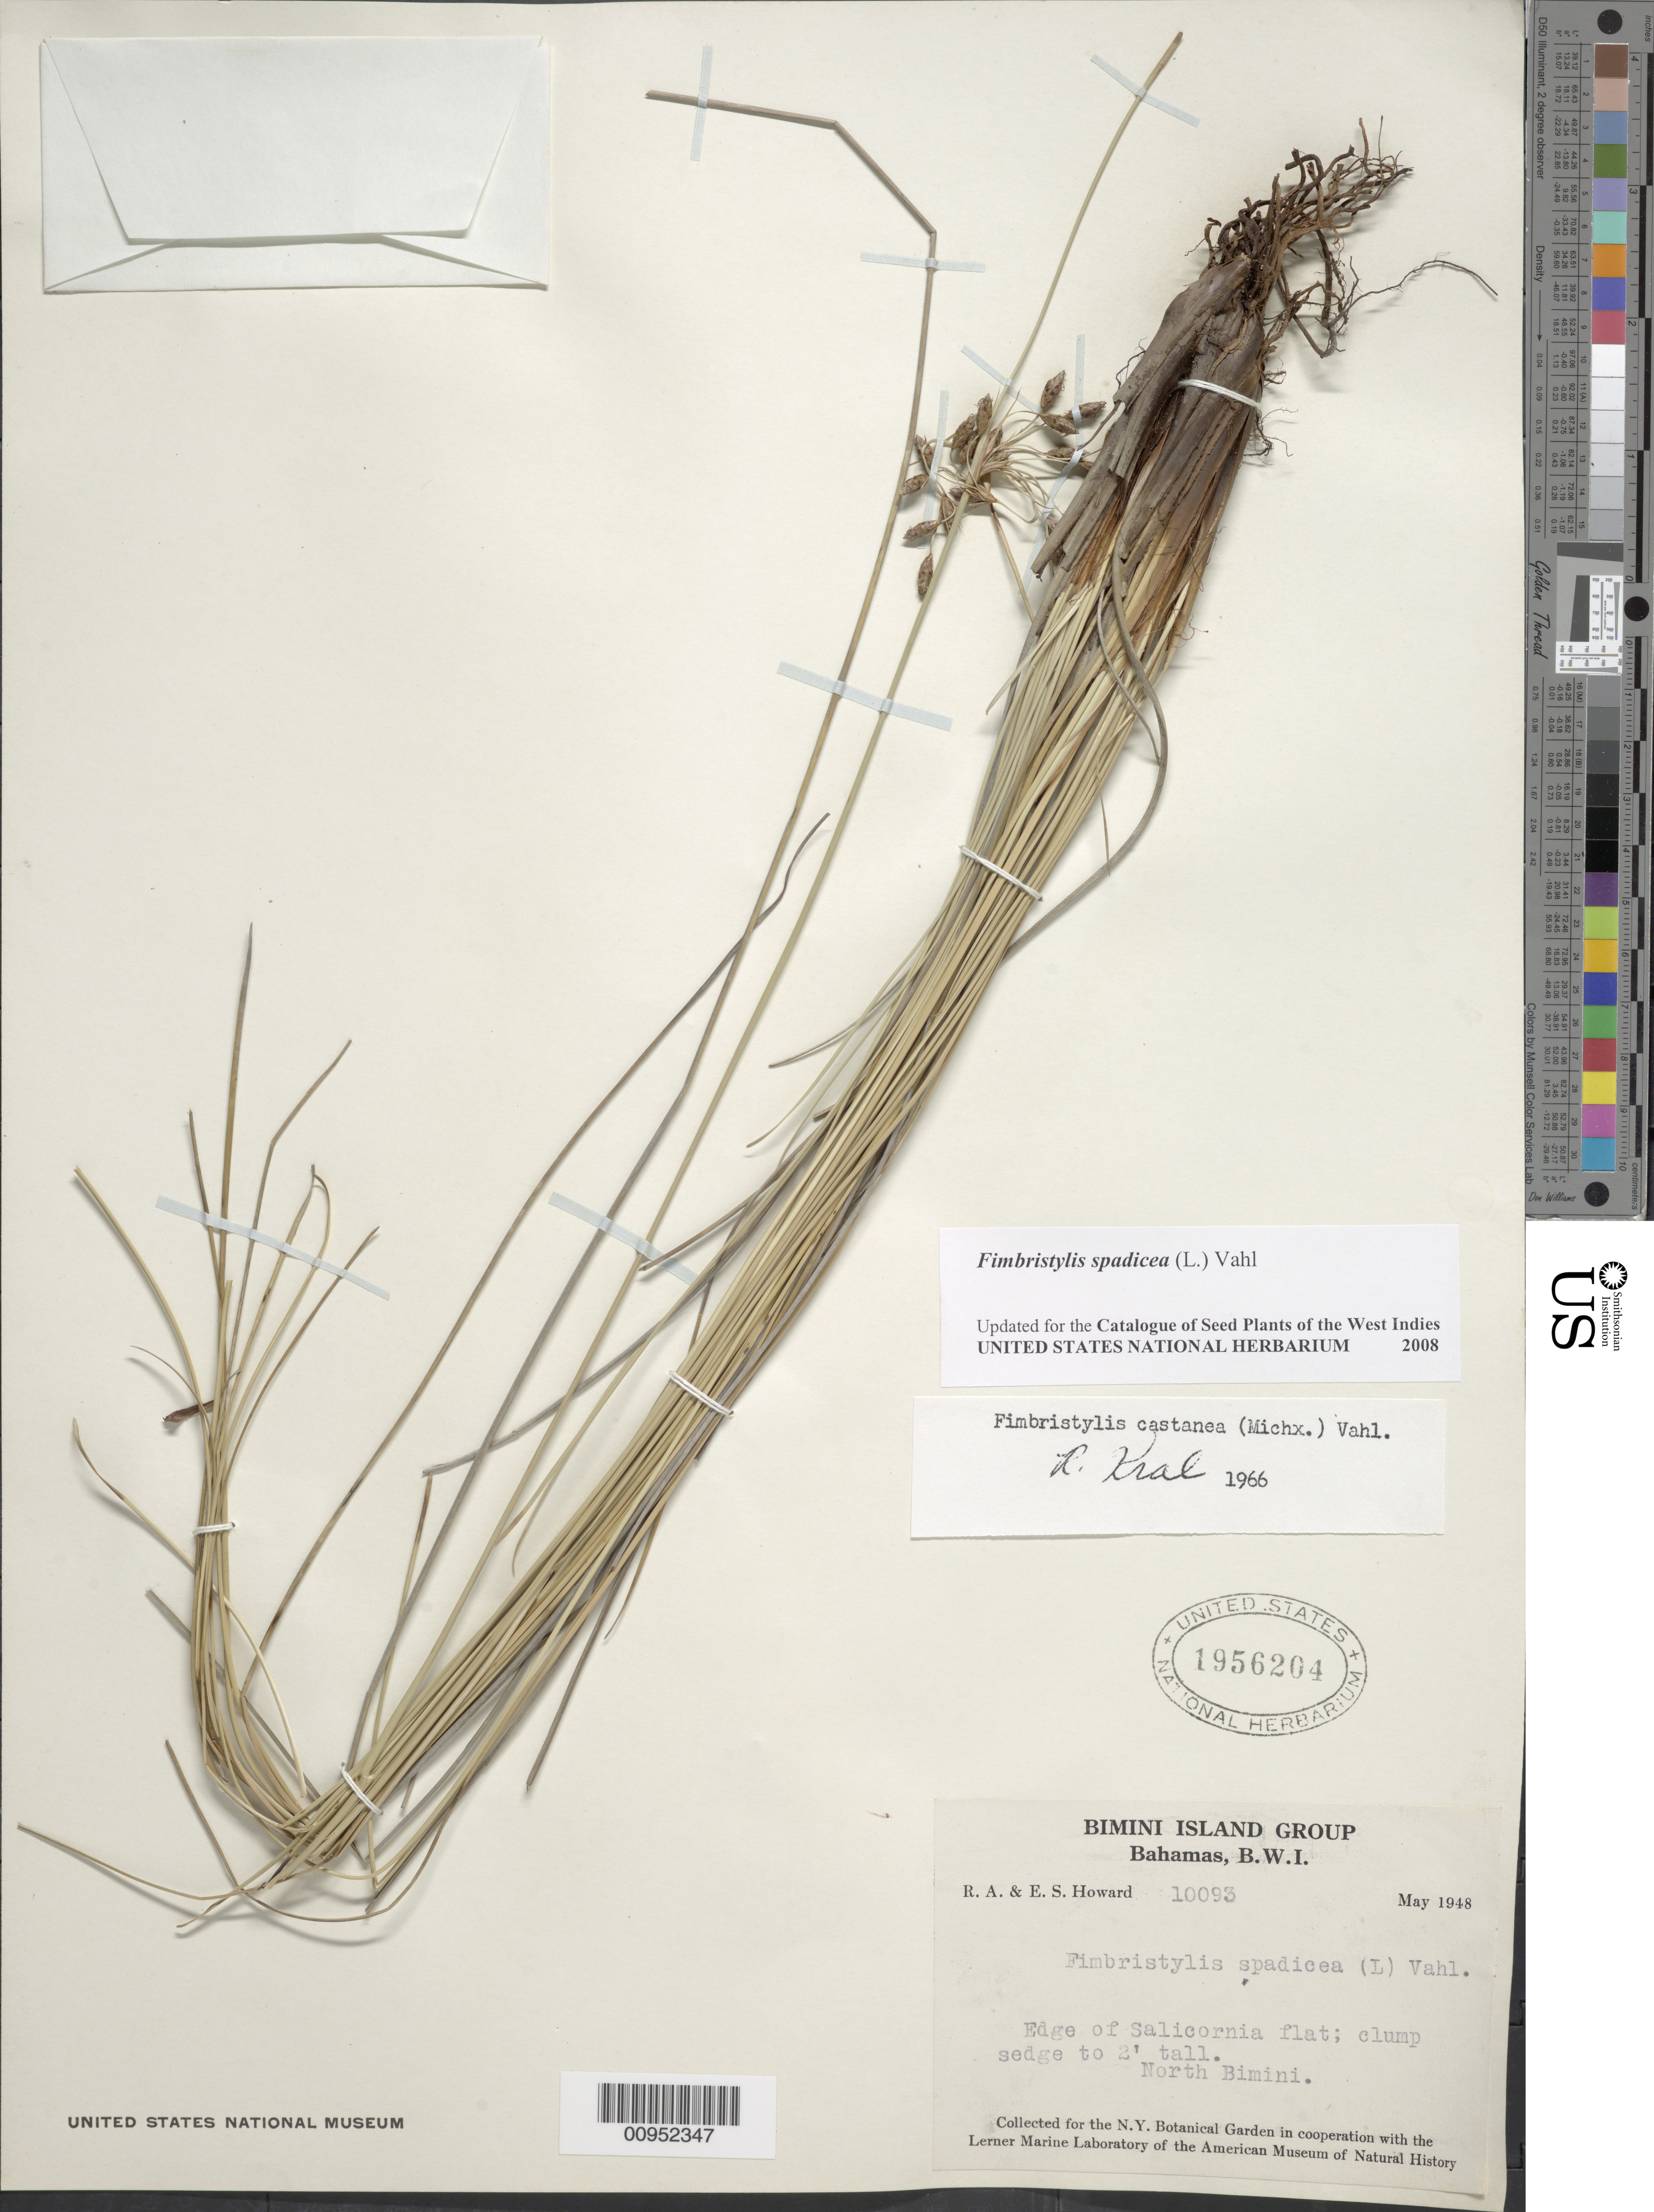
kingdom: Plantae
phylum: Tracheophyta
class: Liliopsida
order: Poales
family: Cyperaceae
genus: Fimbristylis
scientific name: Fimbristylis spadicea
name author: (L.) Vahl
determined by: Strong, M. T., (US), Smithsonian Institution - National Museum of Natural History (UNITED STATES)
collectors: R. A. Howard & E. S. Howard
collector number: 10093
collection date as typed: May 1948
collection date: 1948-05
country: Bahamas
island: North Bimini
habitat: Edge of Salicornia flat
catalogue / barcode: US 1956204